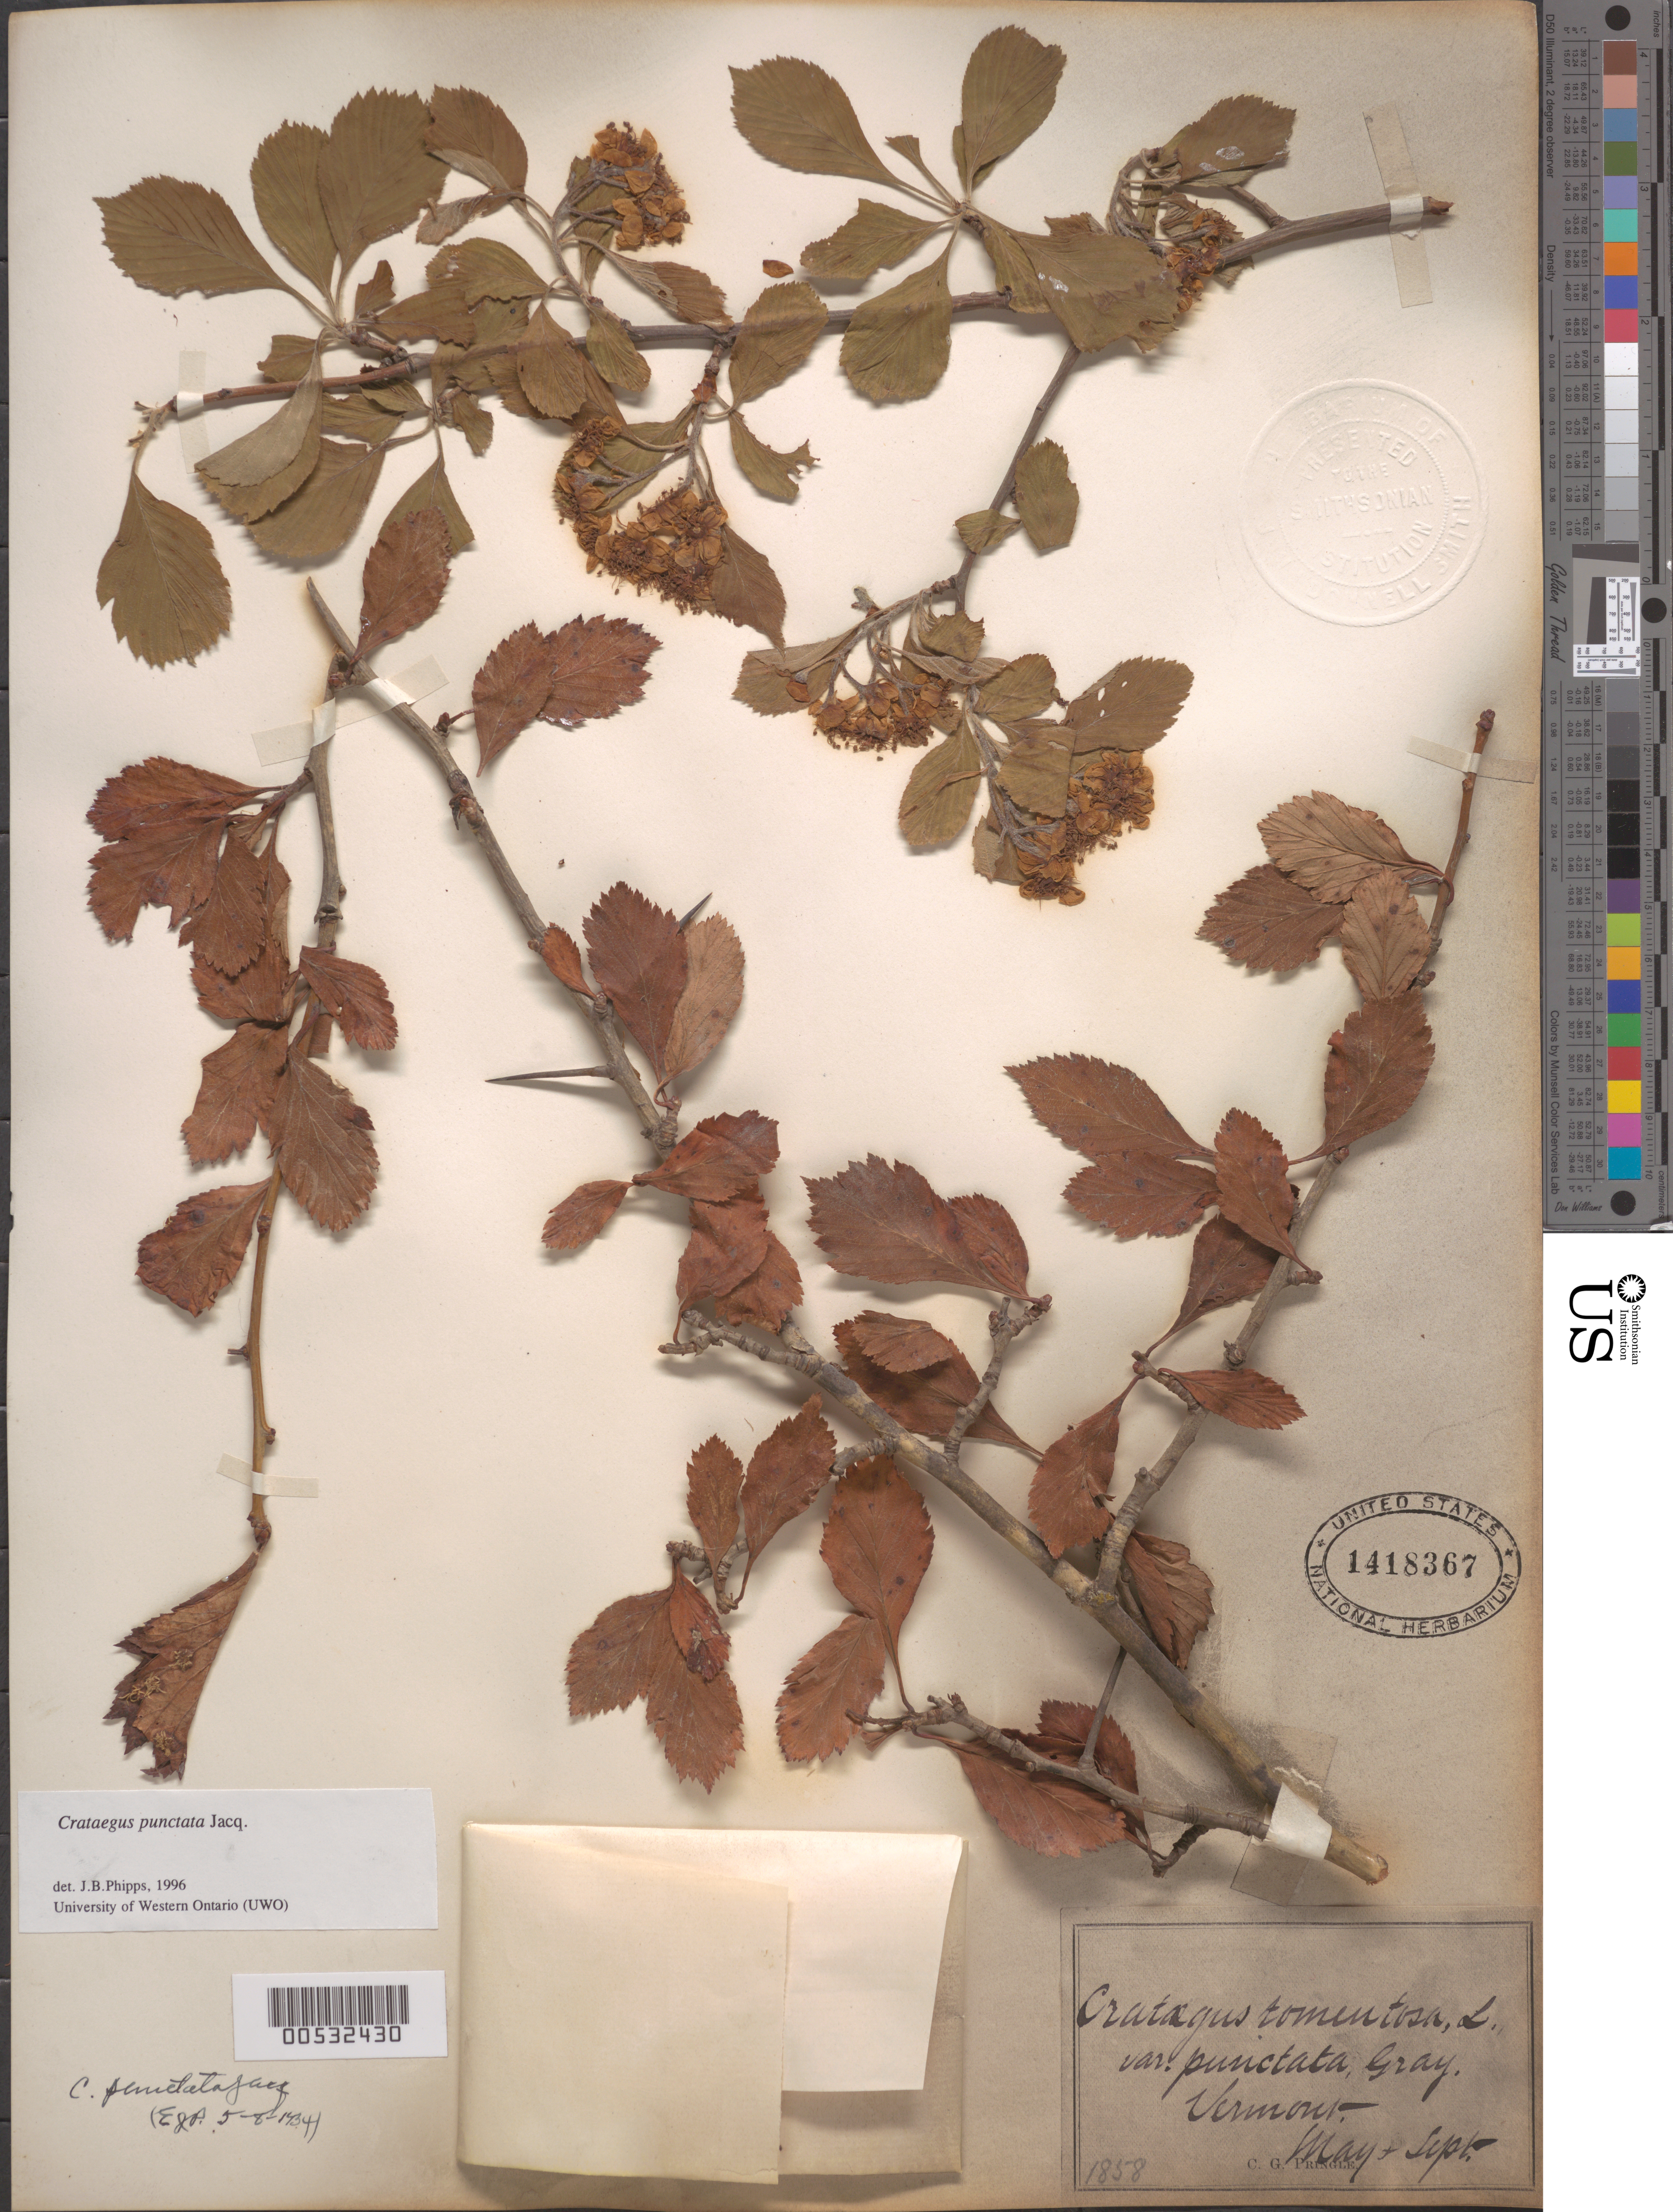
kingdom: Plantae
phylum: Tracheophyta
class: Magnoliopsida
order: Rosales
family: Rosaceae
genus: Crataegus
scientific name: Crataegus punctata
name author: Jacq.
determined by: Palmer, E. J.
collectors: C. G. Pringle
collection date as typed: May ---- and -- Sep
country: United States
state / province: Vermont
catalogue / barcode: US 1418367